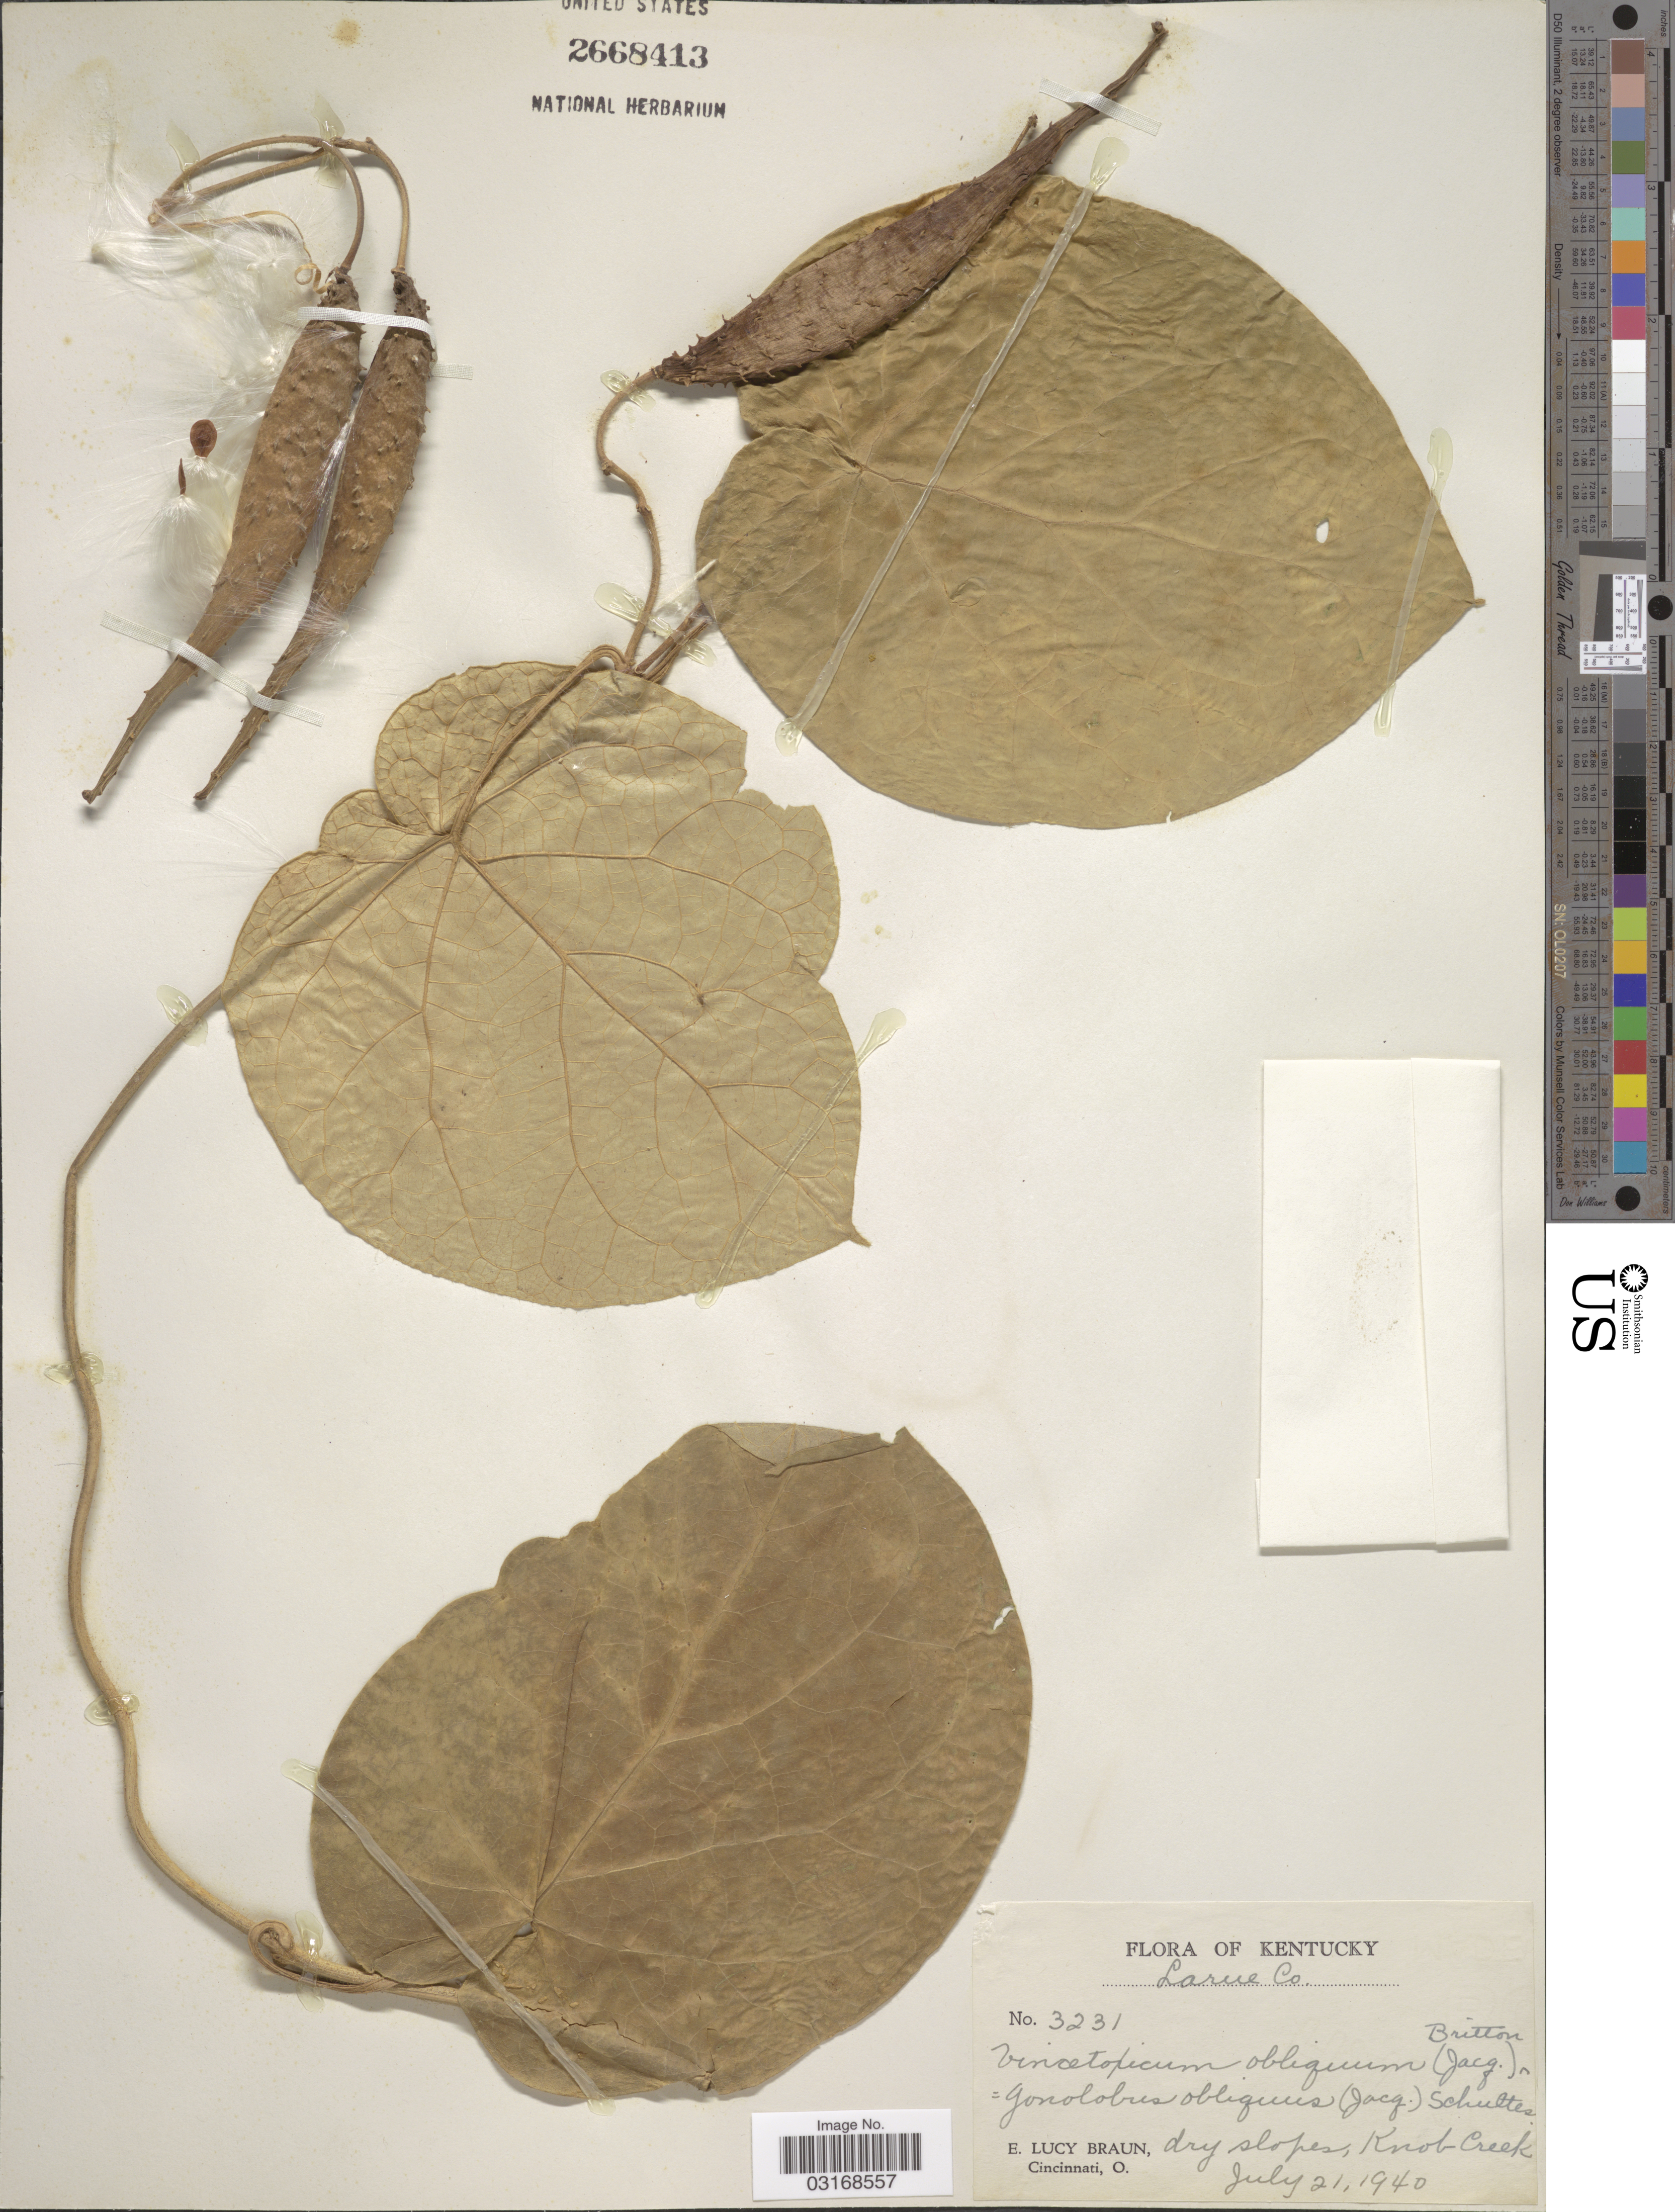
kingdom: Plantae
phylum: Tracheophyta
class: Magnoliopsida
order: Gentianales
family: Apocynaceae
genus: Matelea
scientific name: Matelea obliqua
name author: (Jacq.) Woodson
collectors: E. L. Braun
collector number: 3231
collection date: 1940-07-21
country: United States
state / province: Kentucky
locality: Larue Co. Knob Creek.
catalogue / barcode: US 2668413